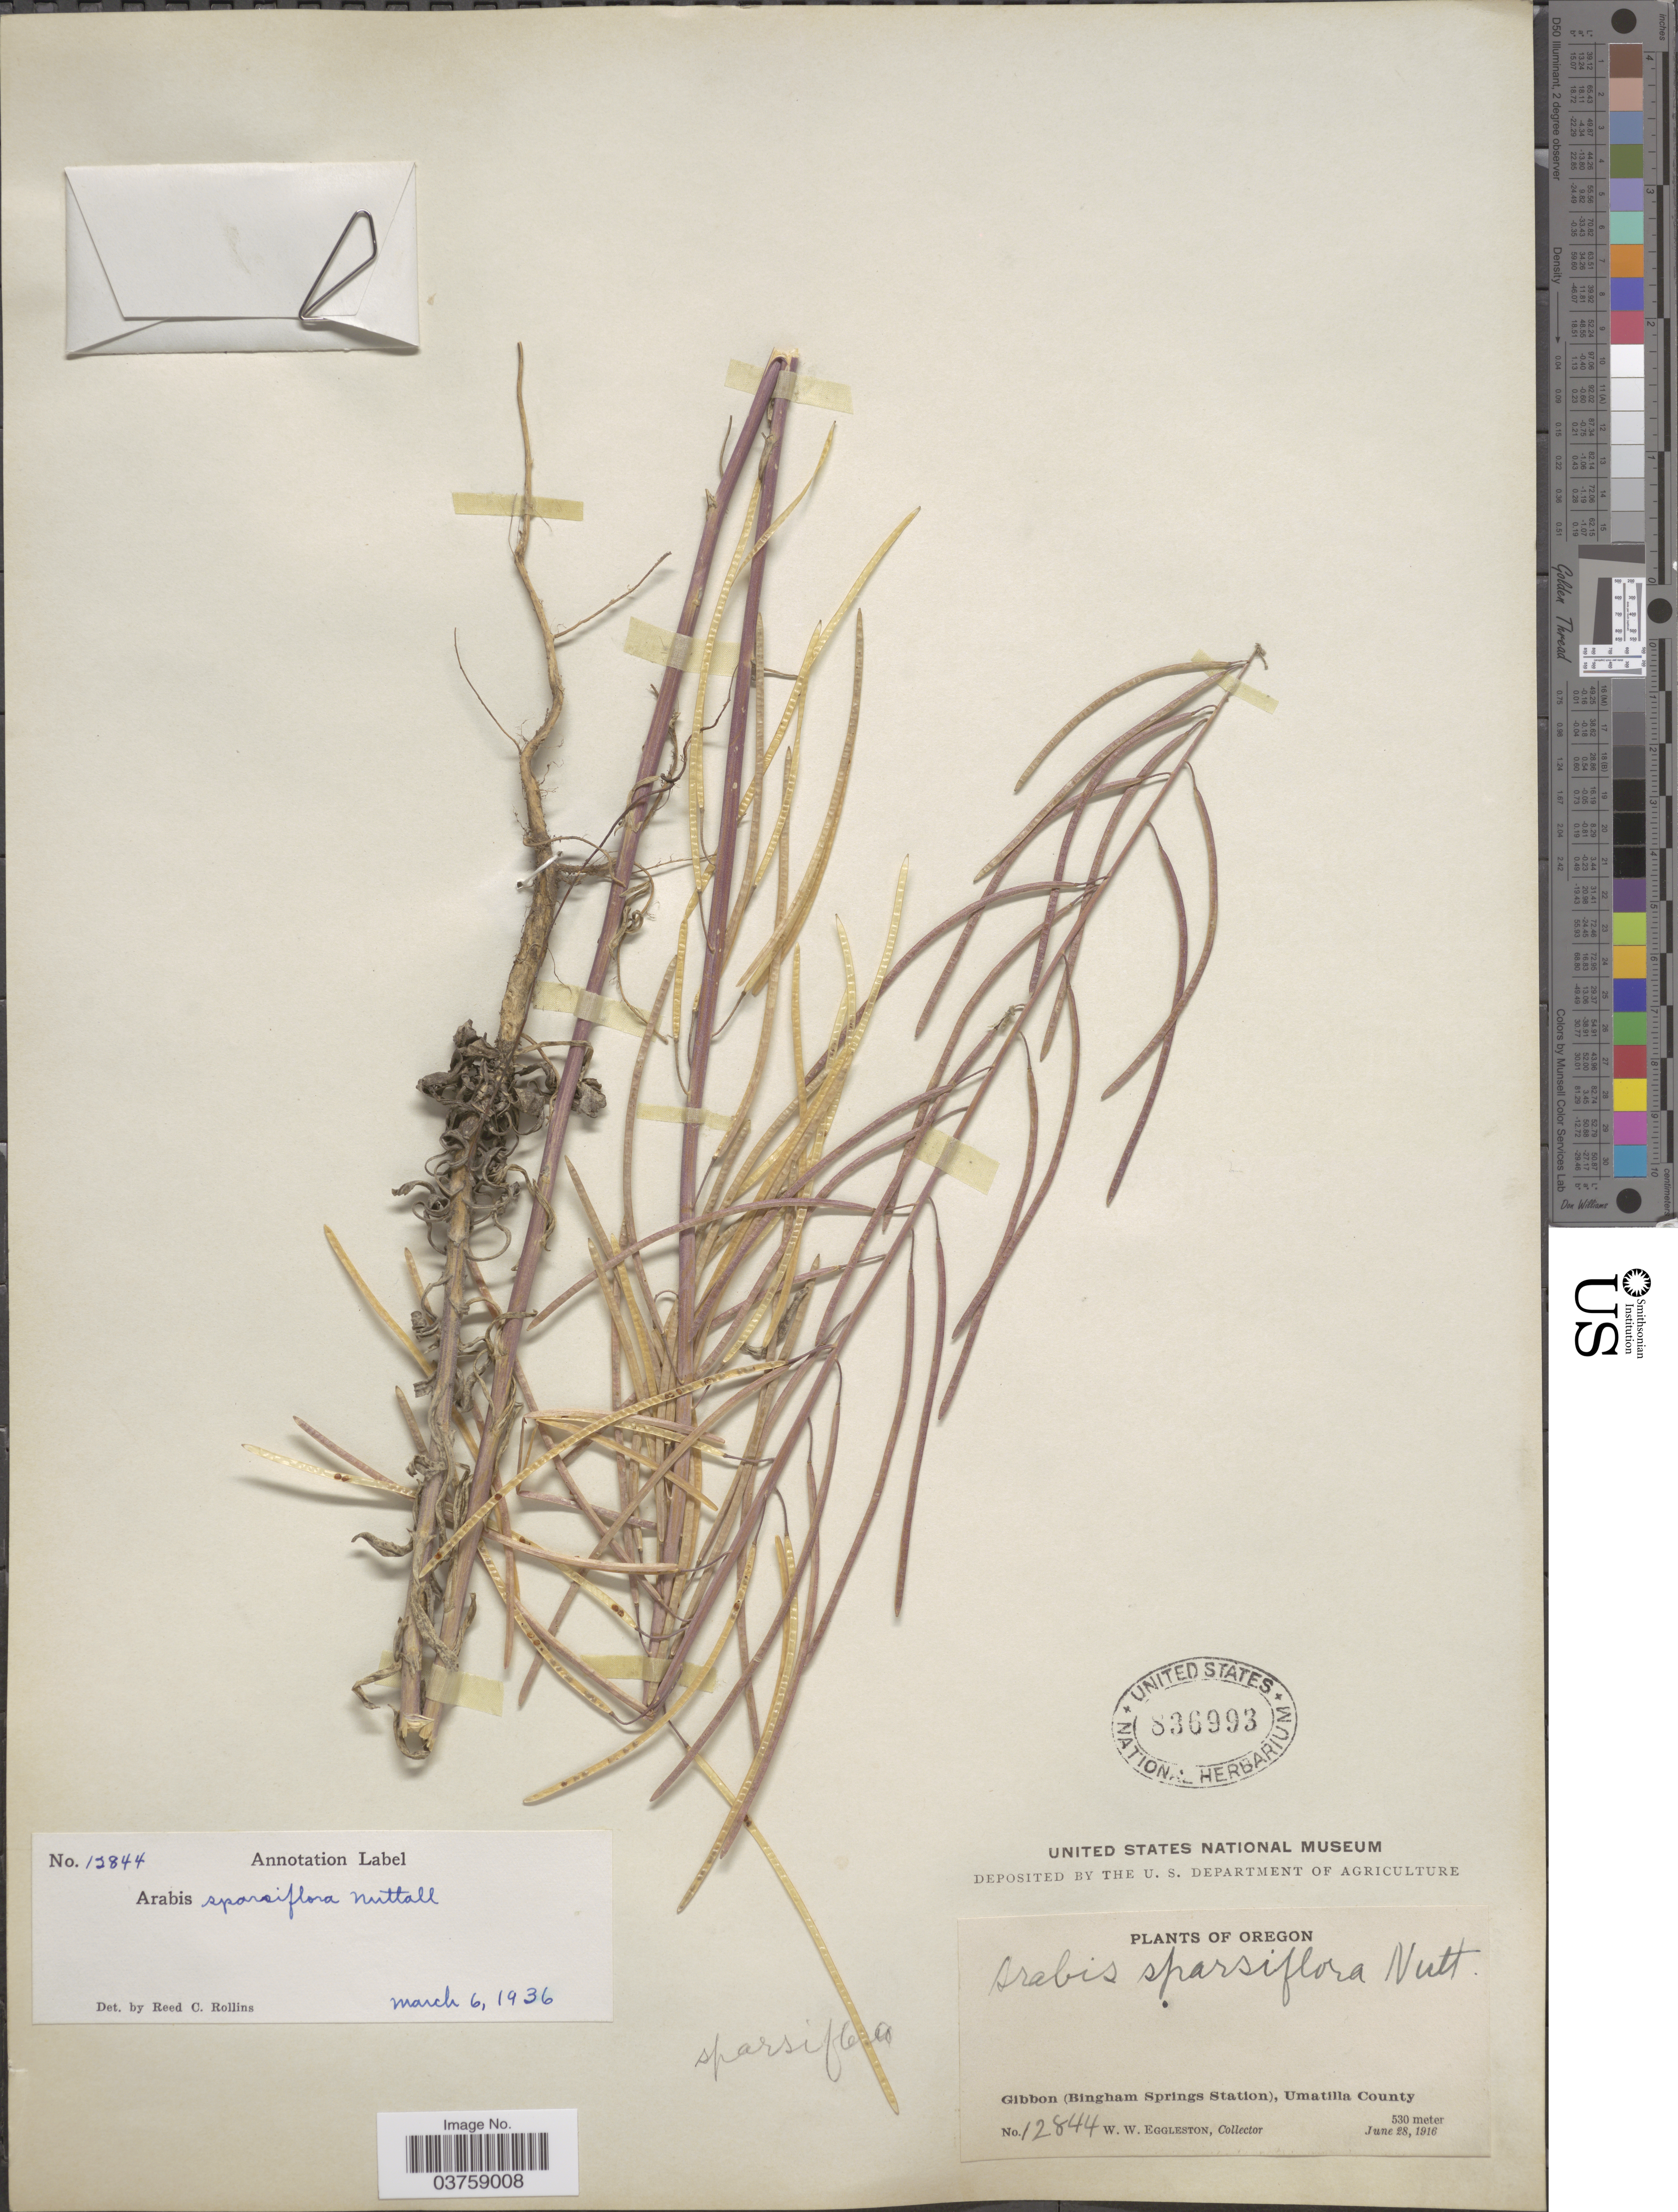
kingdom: Plantae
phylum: Tracheophyta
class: Magnoliopsida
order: Brassicales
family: Brassicaceae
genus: Arabis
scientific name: Arabis sparsiflora var. subvillosa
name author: (S. Watson) Rollins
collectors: W. W. Eggleston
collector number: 12844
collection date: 1916-06-28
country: United States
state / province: Oregon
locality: Gibbon (Bingham Springs Station), Umatilla County.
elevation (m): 530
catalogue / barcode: US 836993